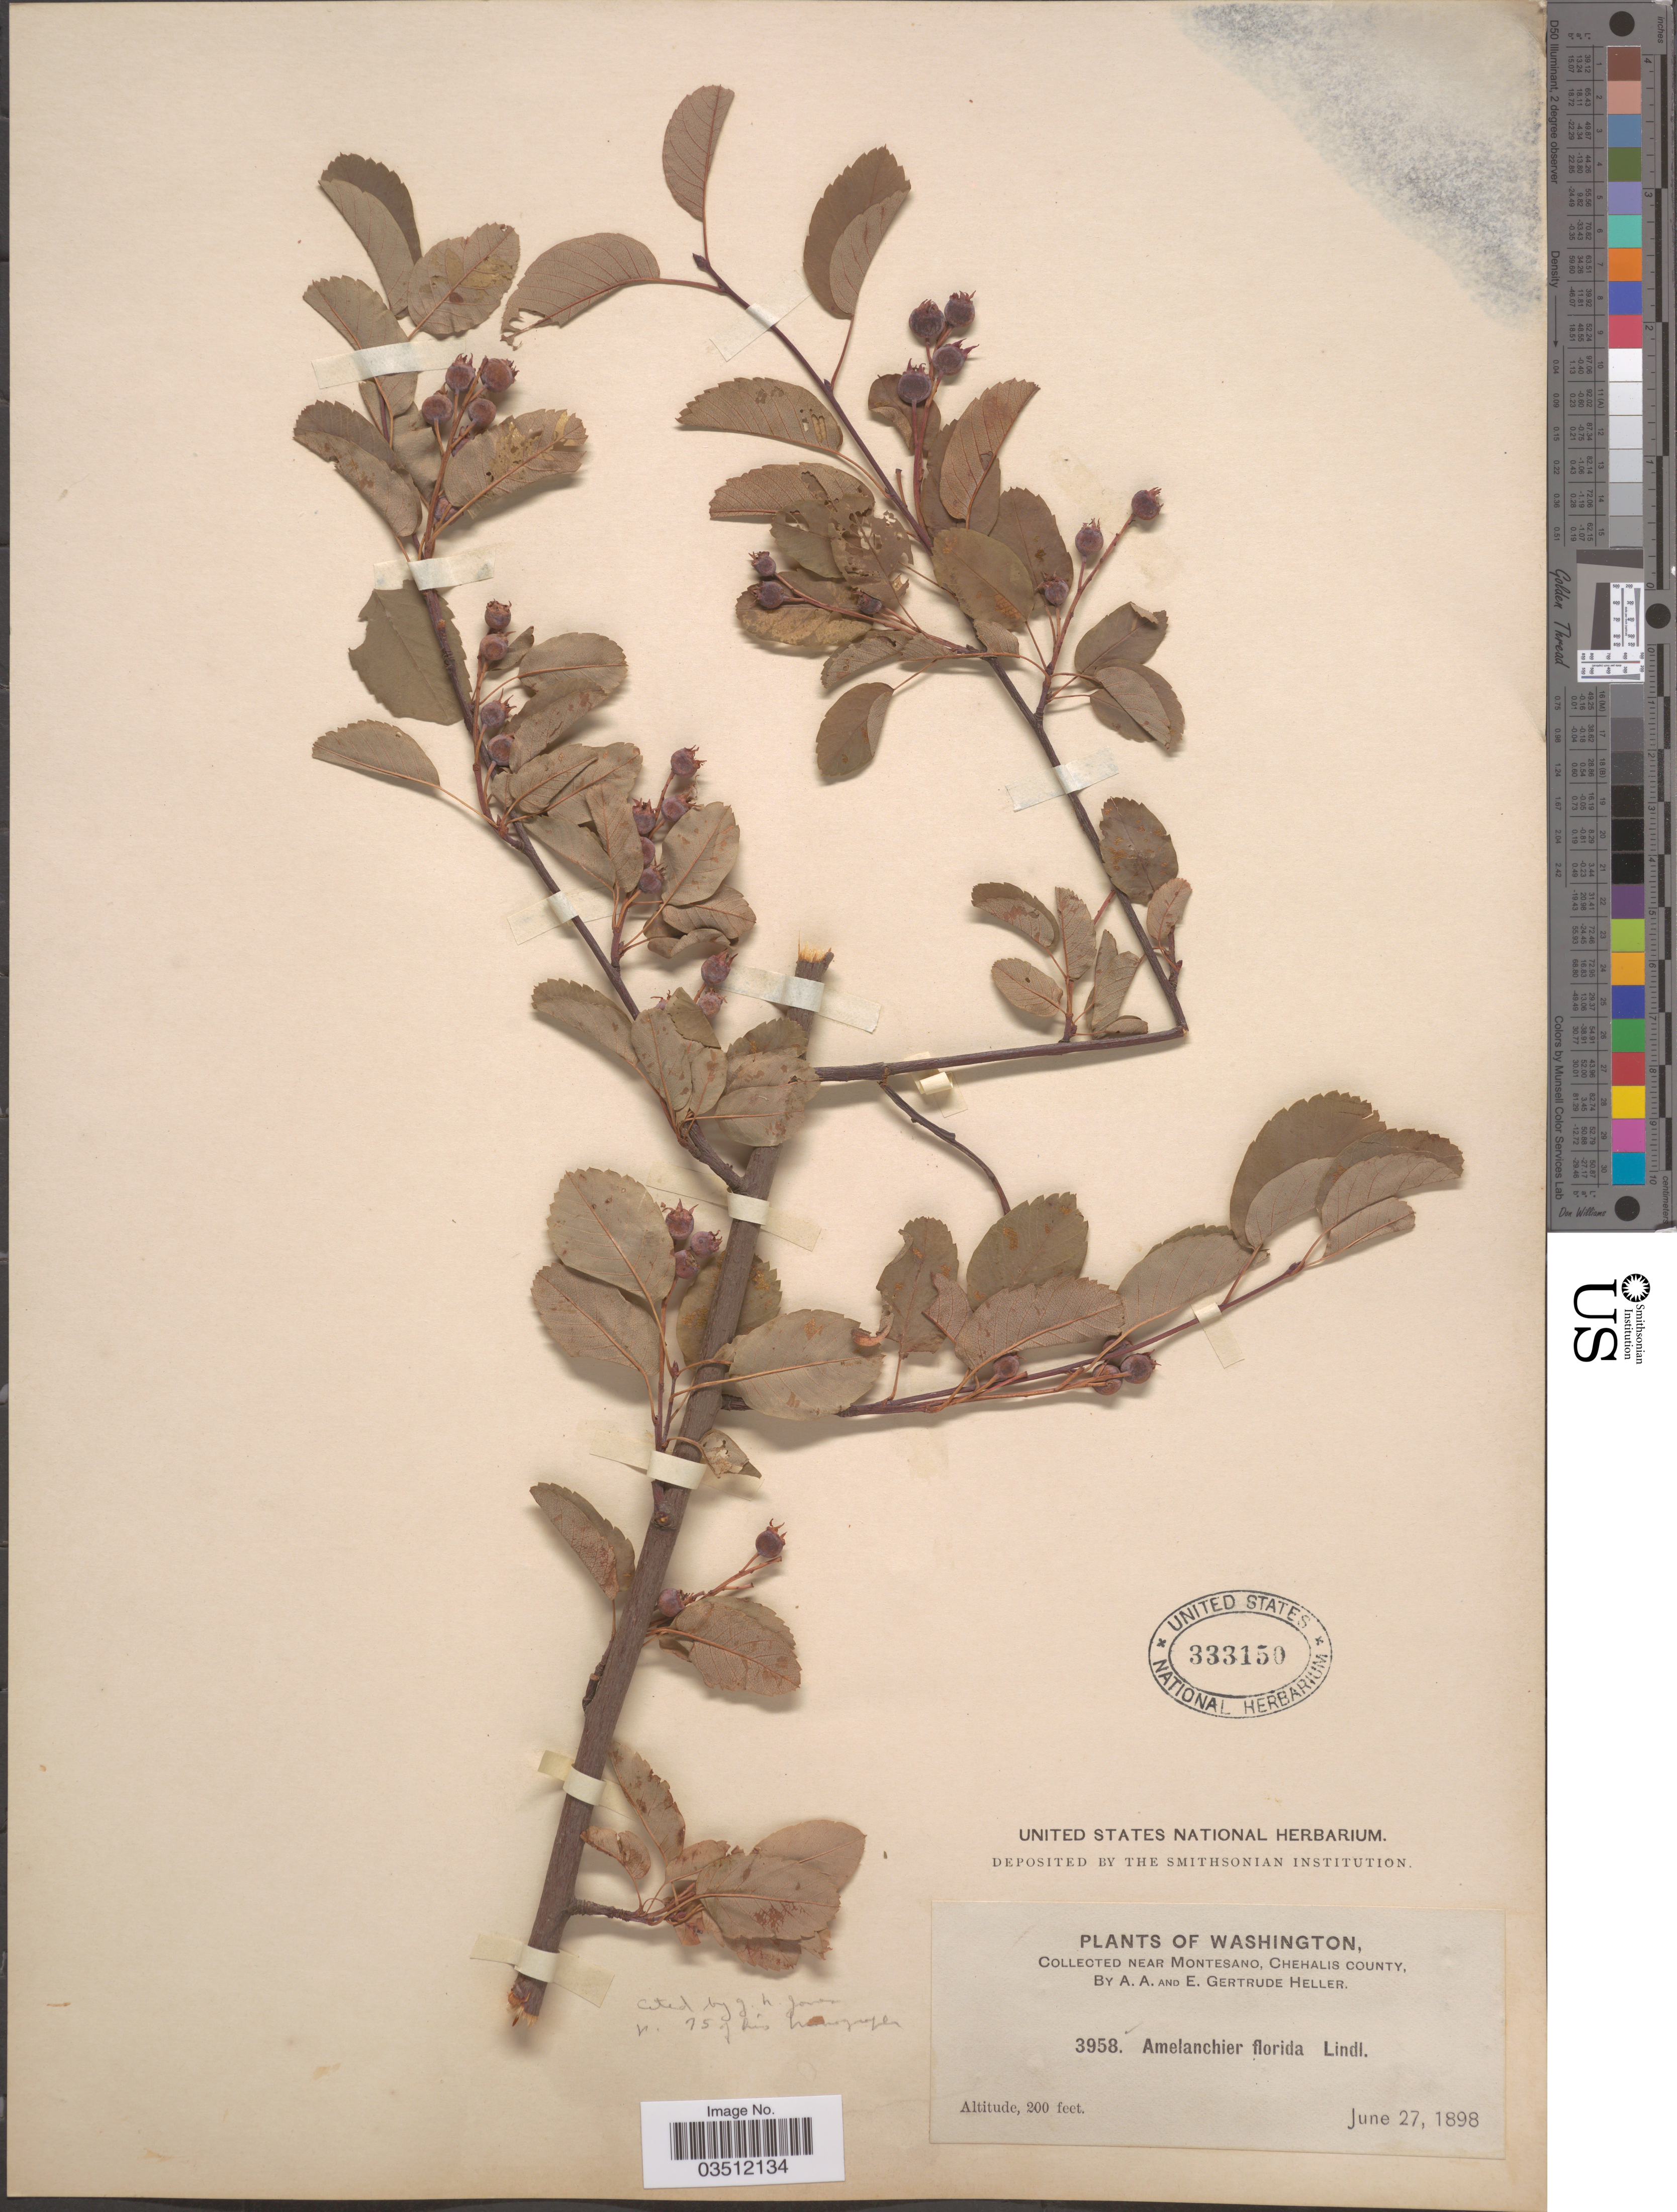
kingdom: Plantae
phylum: Tracheophyta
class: Magnoliopsida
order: Rosales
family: Rosaceae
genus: Amelanchier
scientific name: Amelanchier florida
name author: Lindl.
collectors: A. A. Heller & E. G. Heller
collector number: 3958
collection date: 1898-06-27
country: United States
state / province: Washington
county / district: Grays Harbor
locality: Near Montesano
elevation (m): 61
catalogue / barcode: US 333150